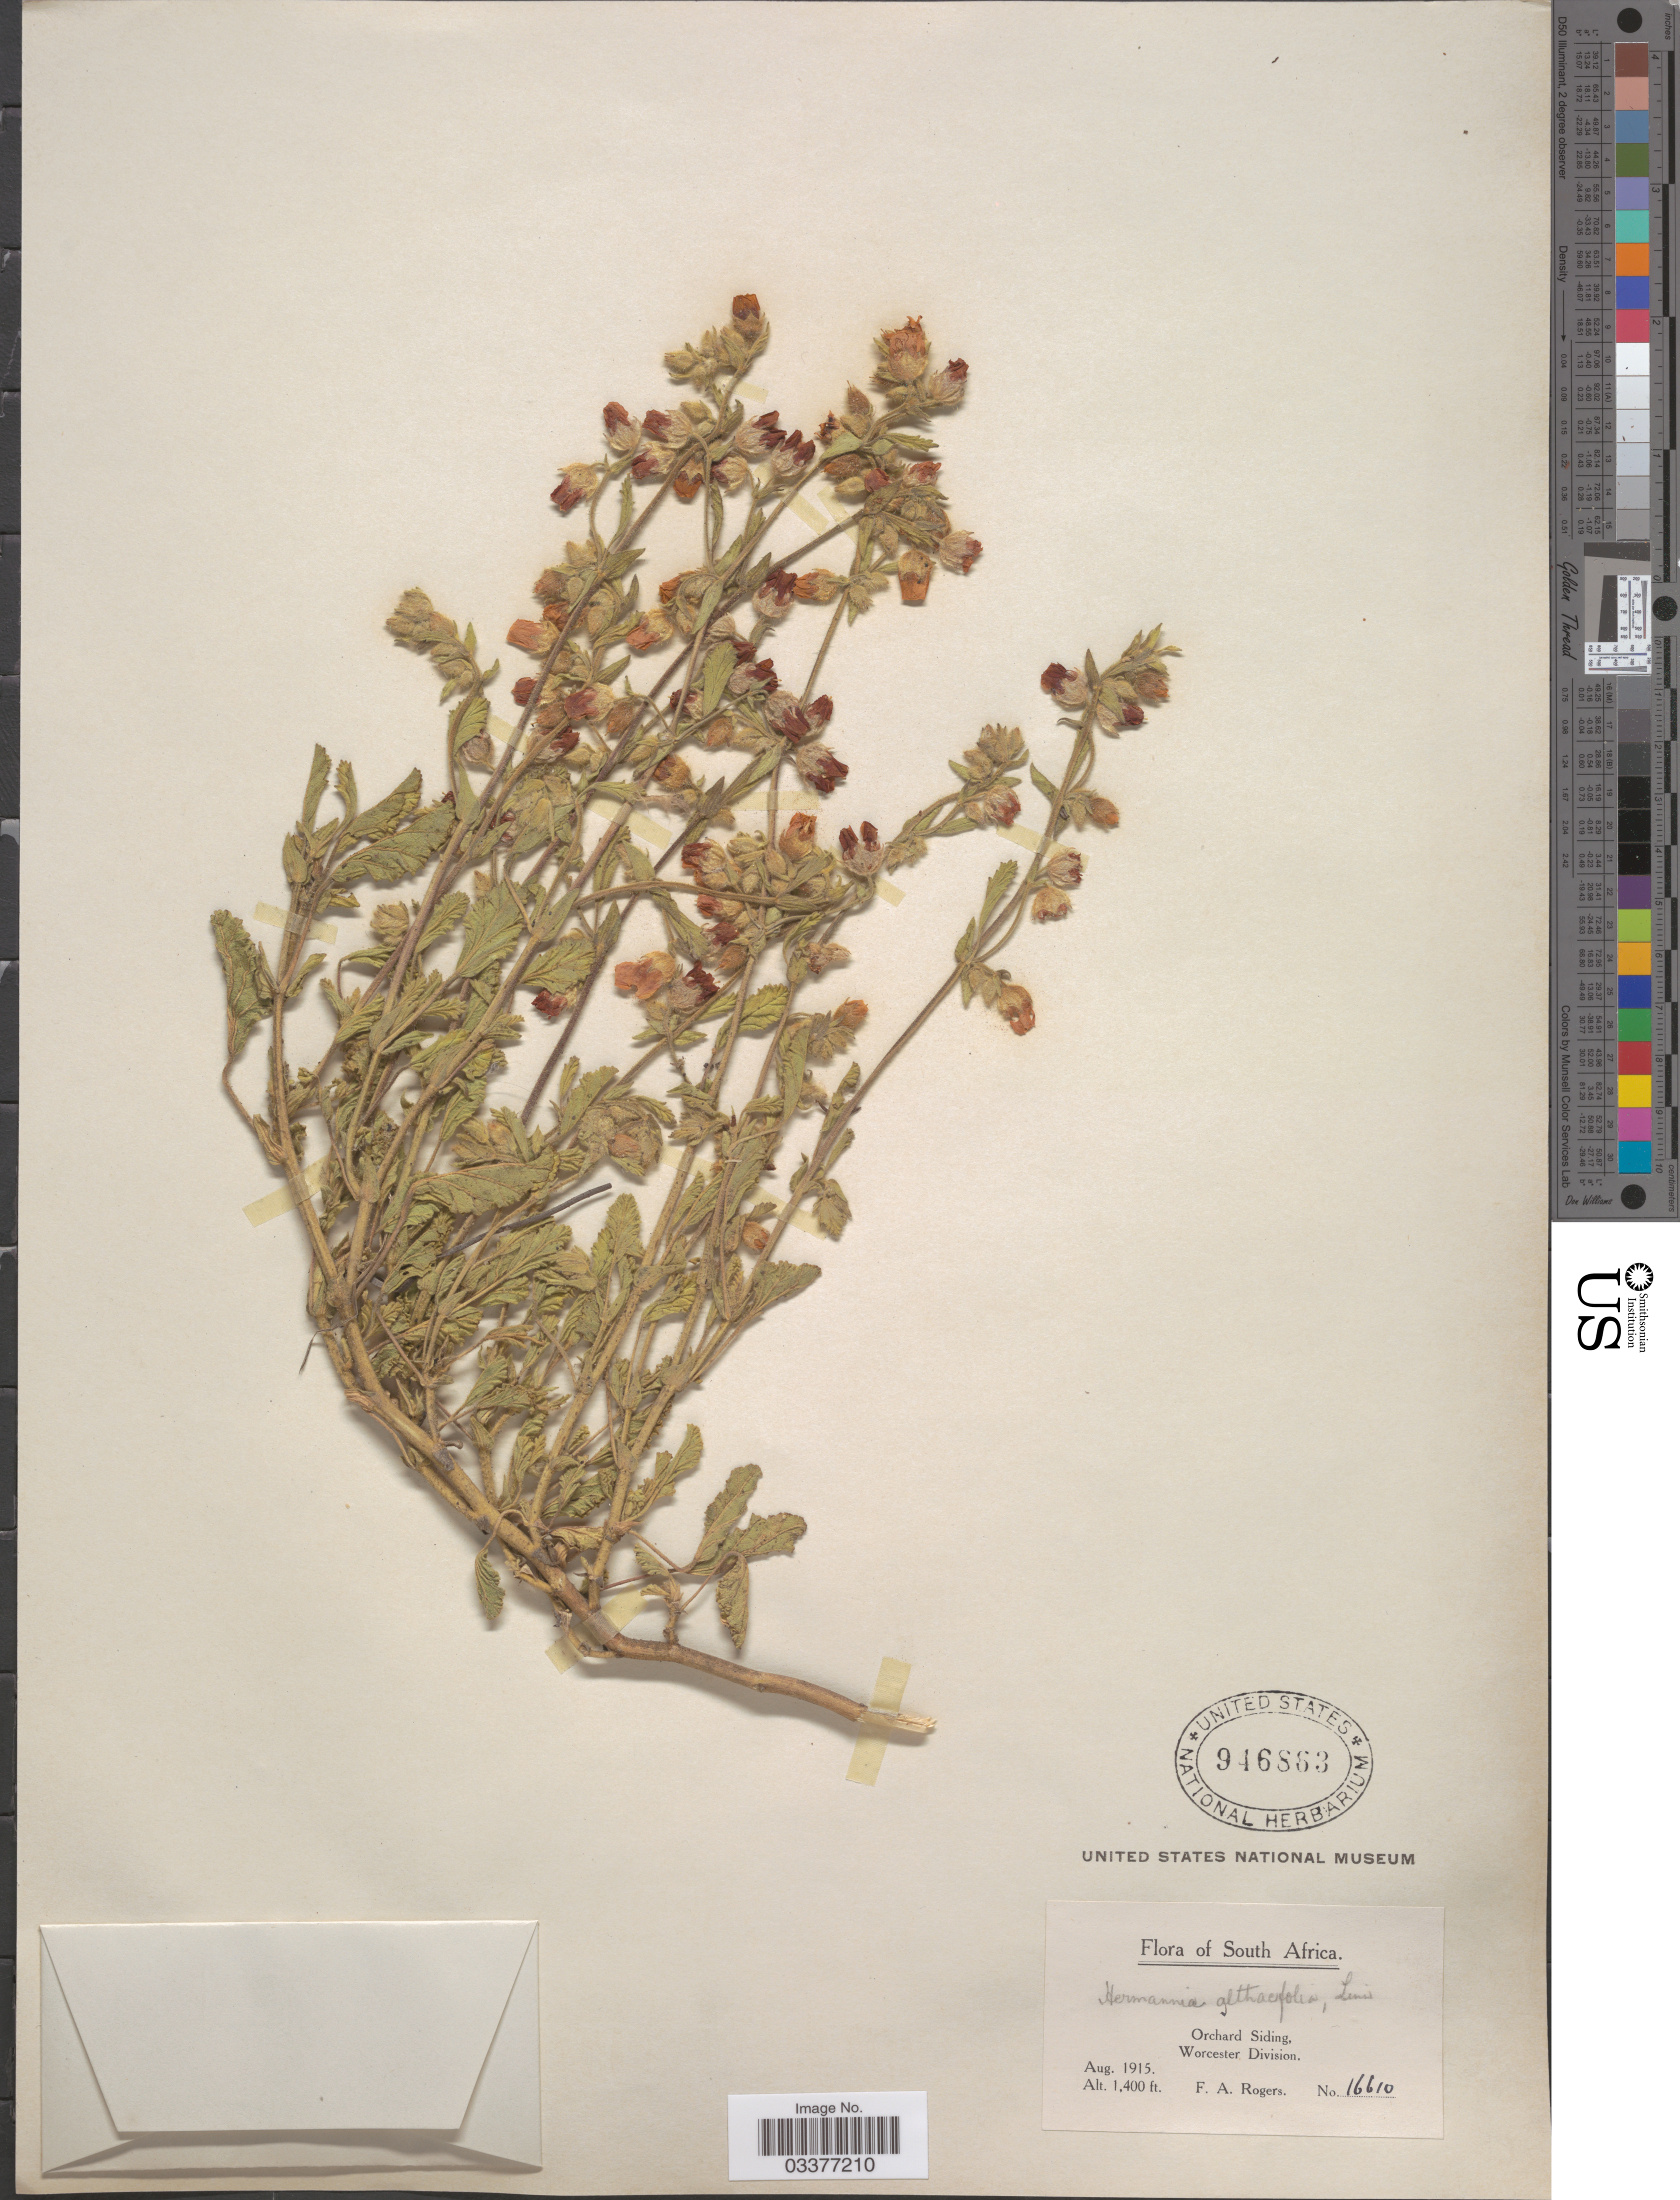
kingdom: Plantae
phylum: Tracheophyta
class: Magnoliopsida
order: Malvales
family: Malvaceae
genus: Hermannia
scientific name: Hermannia althaeifolia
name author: L.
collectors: F. A. Rogers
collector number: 16610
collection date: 1915-08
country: South Africa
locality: Orchard Siding, Worcester Division.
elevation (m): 427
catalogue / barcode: US 946863